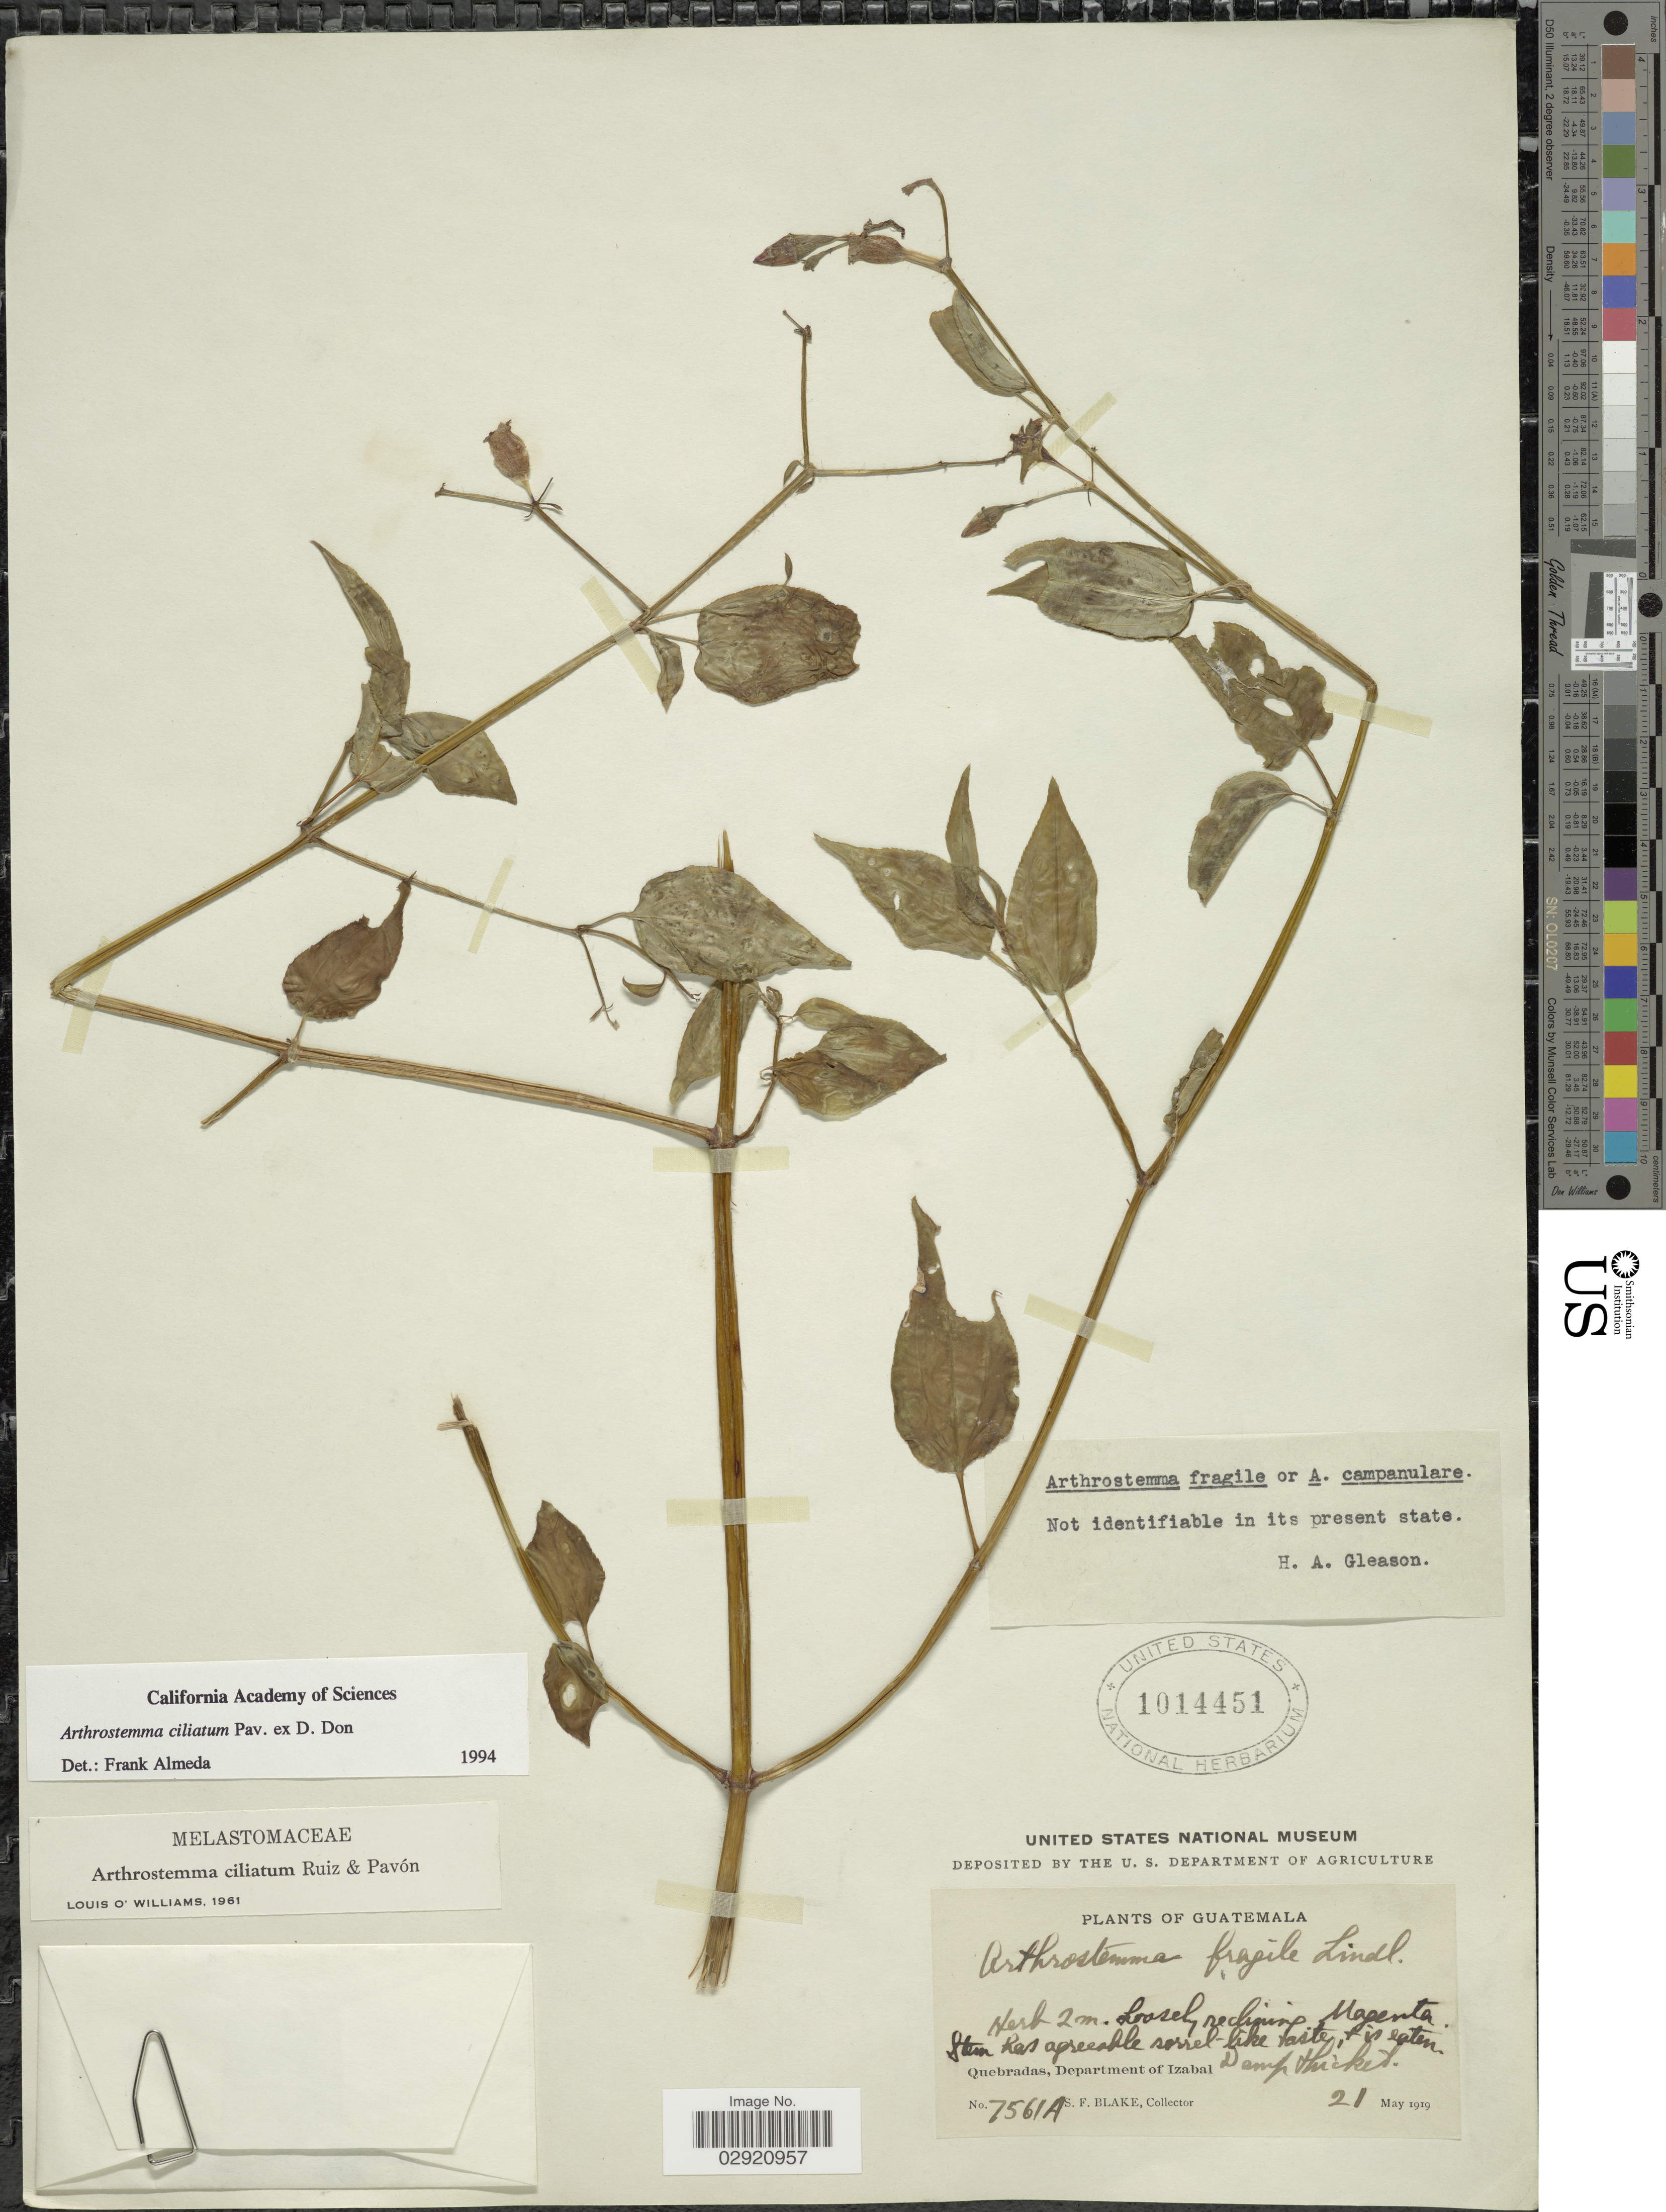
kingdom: Plantae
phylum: Tracheophyta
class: Magnoliopsida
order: Myrtales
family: Melastomataceae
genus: Arthrostemma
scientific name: Arthrostemma ciliatum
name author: Pav. ex D. Don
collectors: S. Blake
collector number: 7561A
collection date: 1919-05-21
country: Guatemala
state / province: Izabal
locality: Quebradas, Department of Izabal.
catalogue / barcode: US 1014451